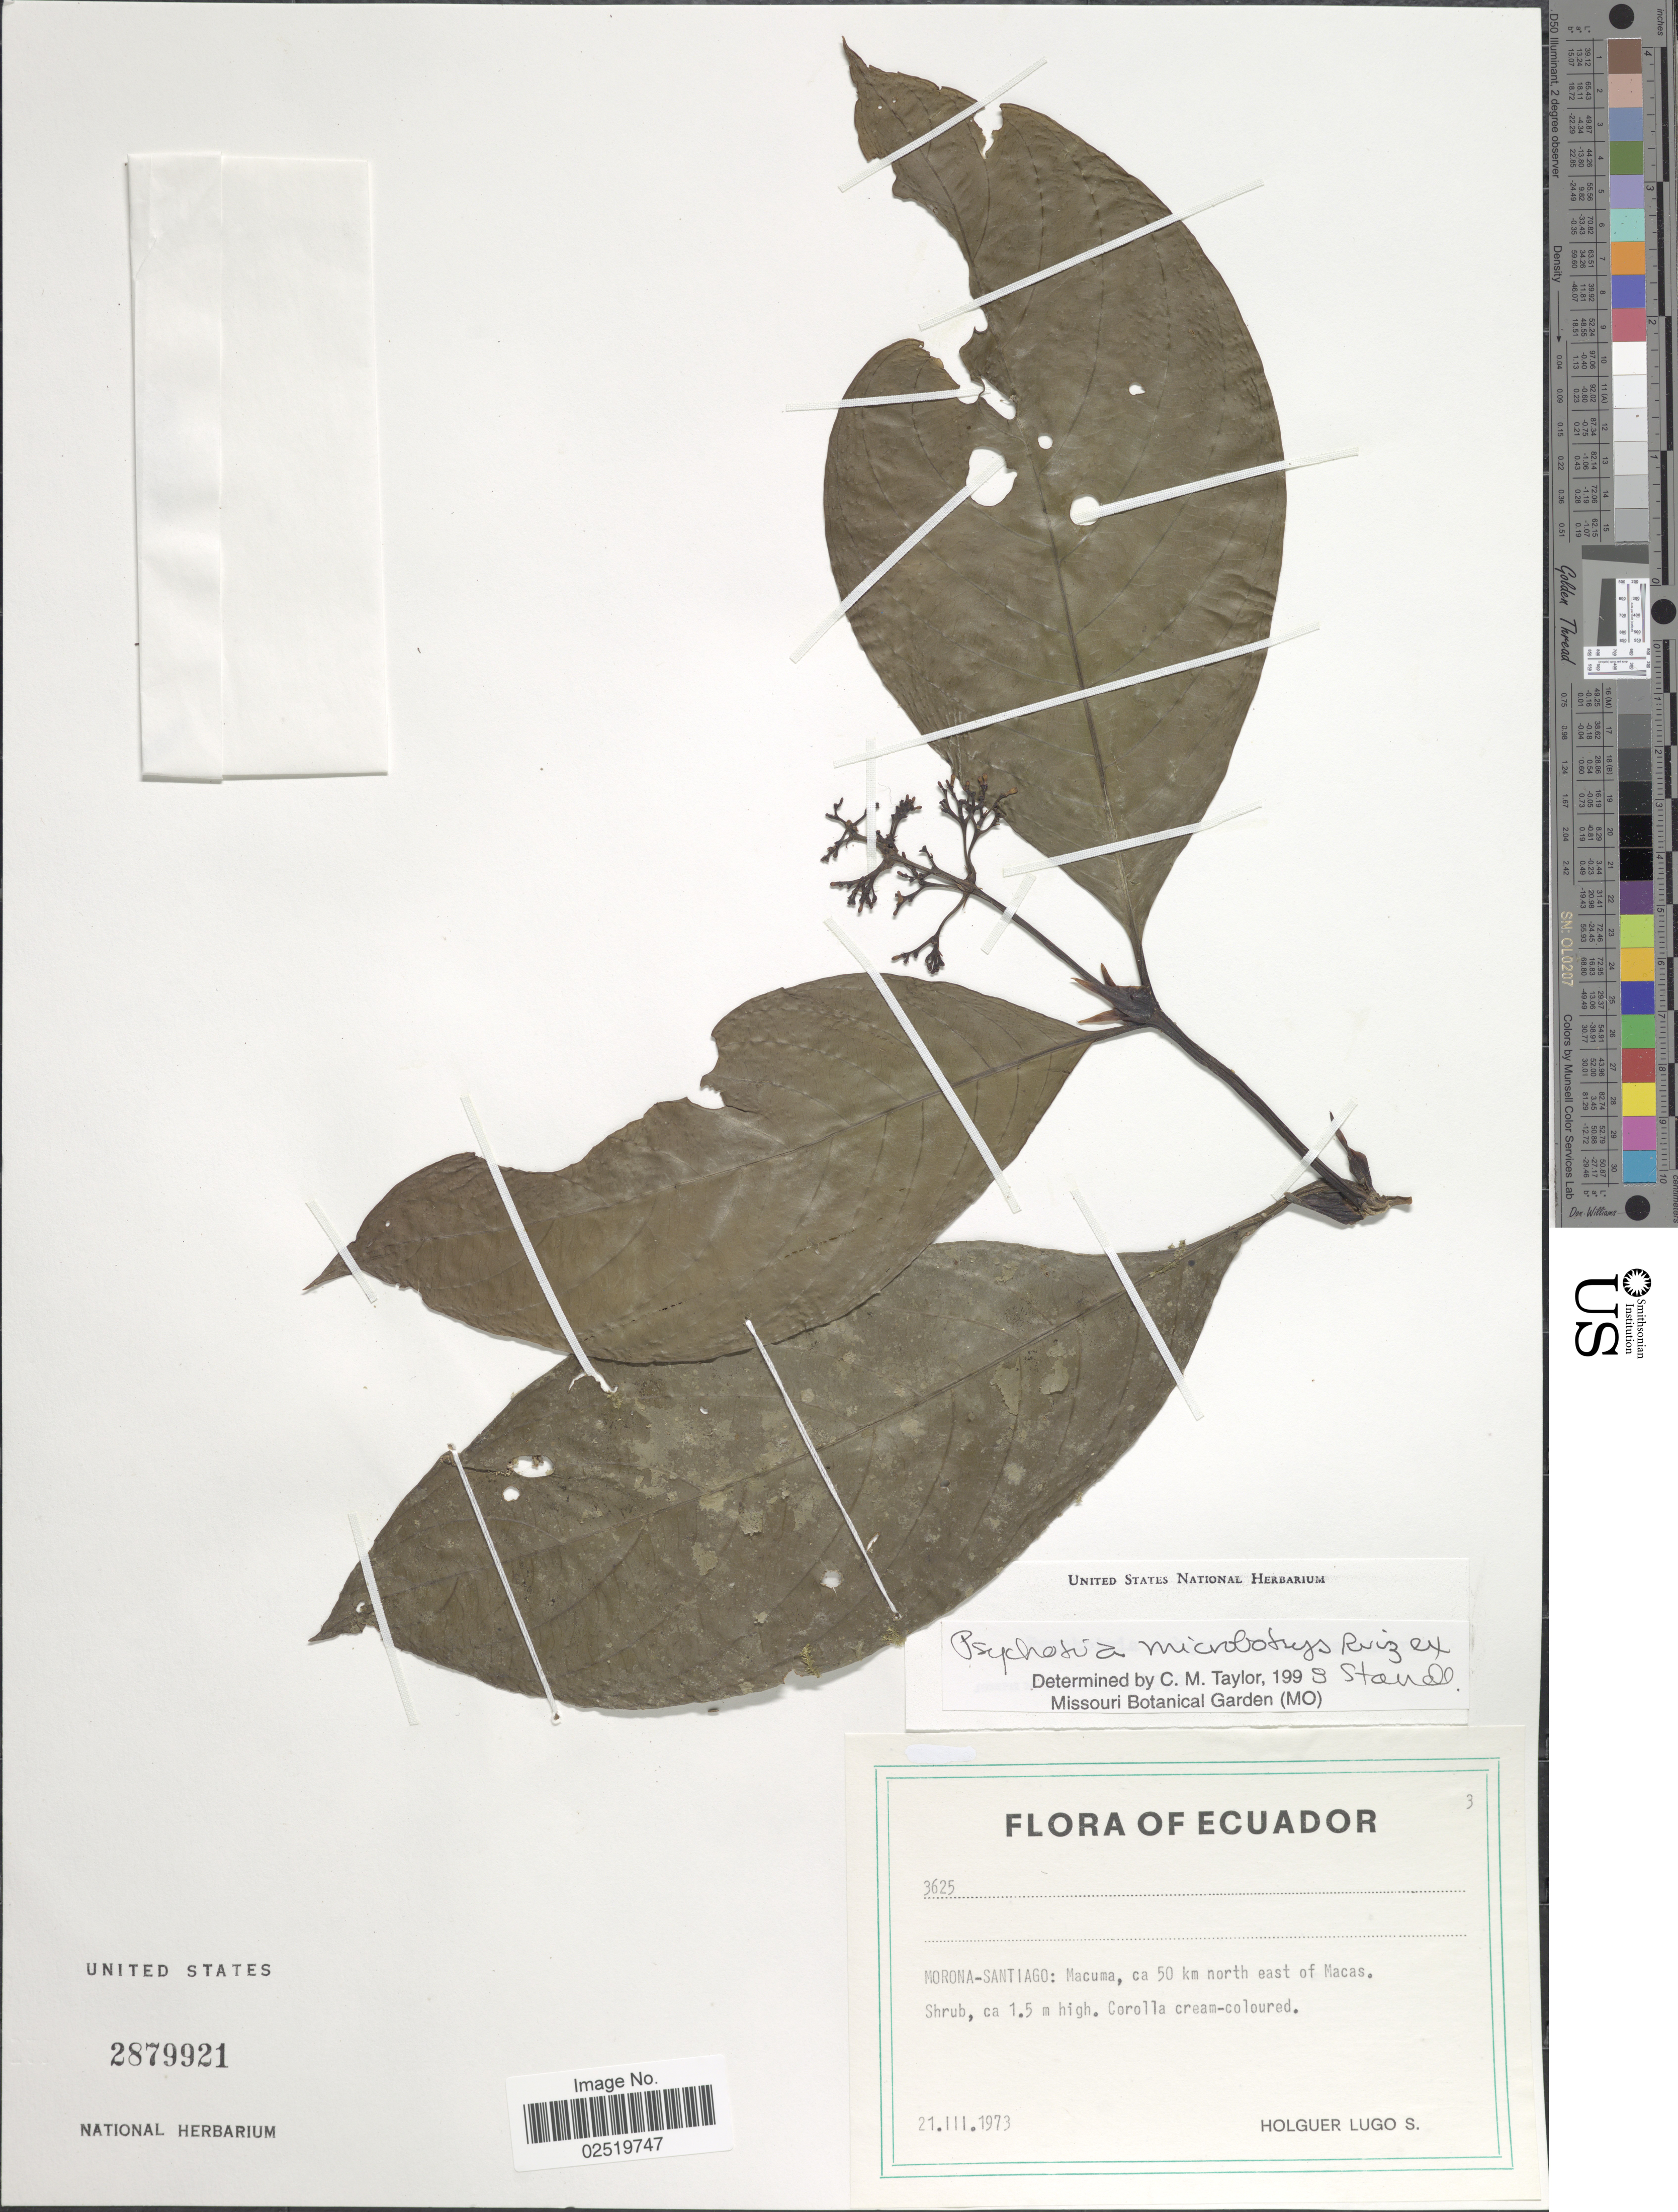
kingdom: Plantae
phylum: Tracheophyta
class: Magnoliopsida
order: Gentianales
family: Rubiaceae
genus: Psychotria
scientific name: Psychotria microbotrys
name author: Ruiz ex Standl.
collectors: H. Lugo S.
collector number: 3625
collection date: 1973-03-21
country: Ecuador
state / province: Morona-Santiago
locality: Macuma, ca 50 km north east of Macas.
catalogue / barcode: US 2879921